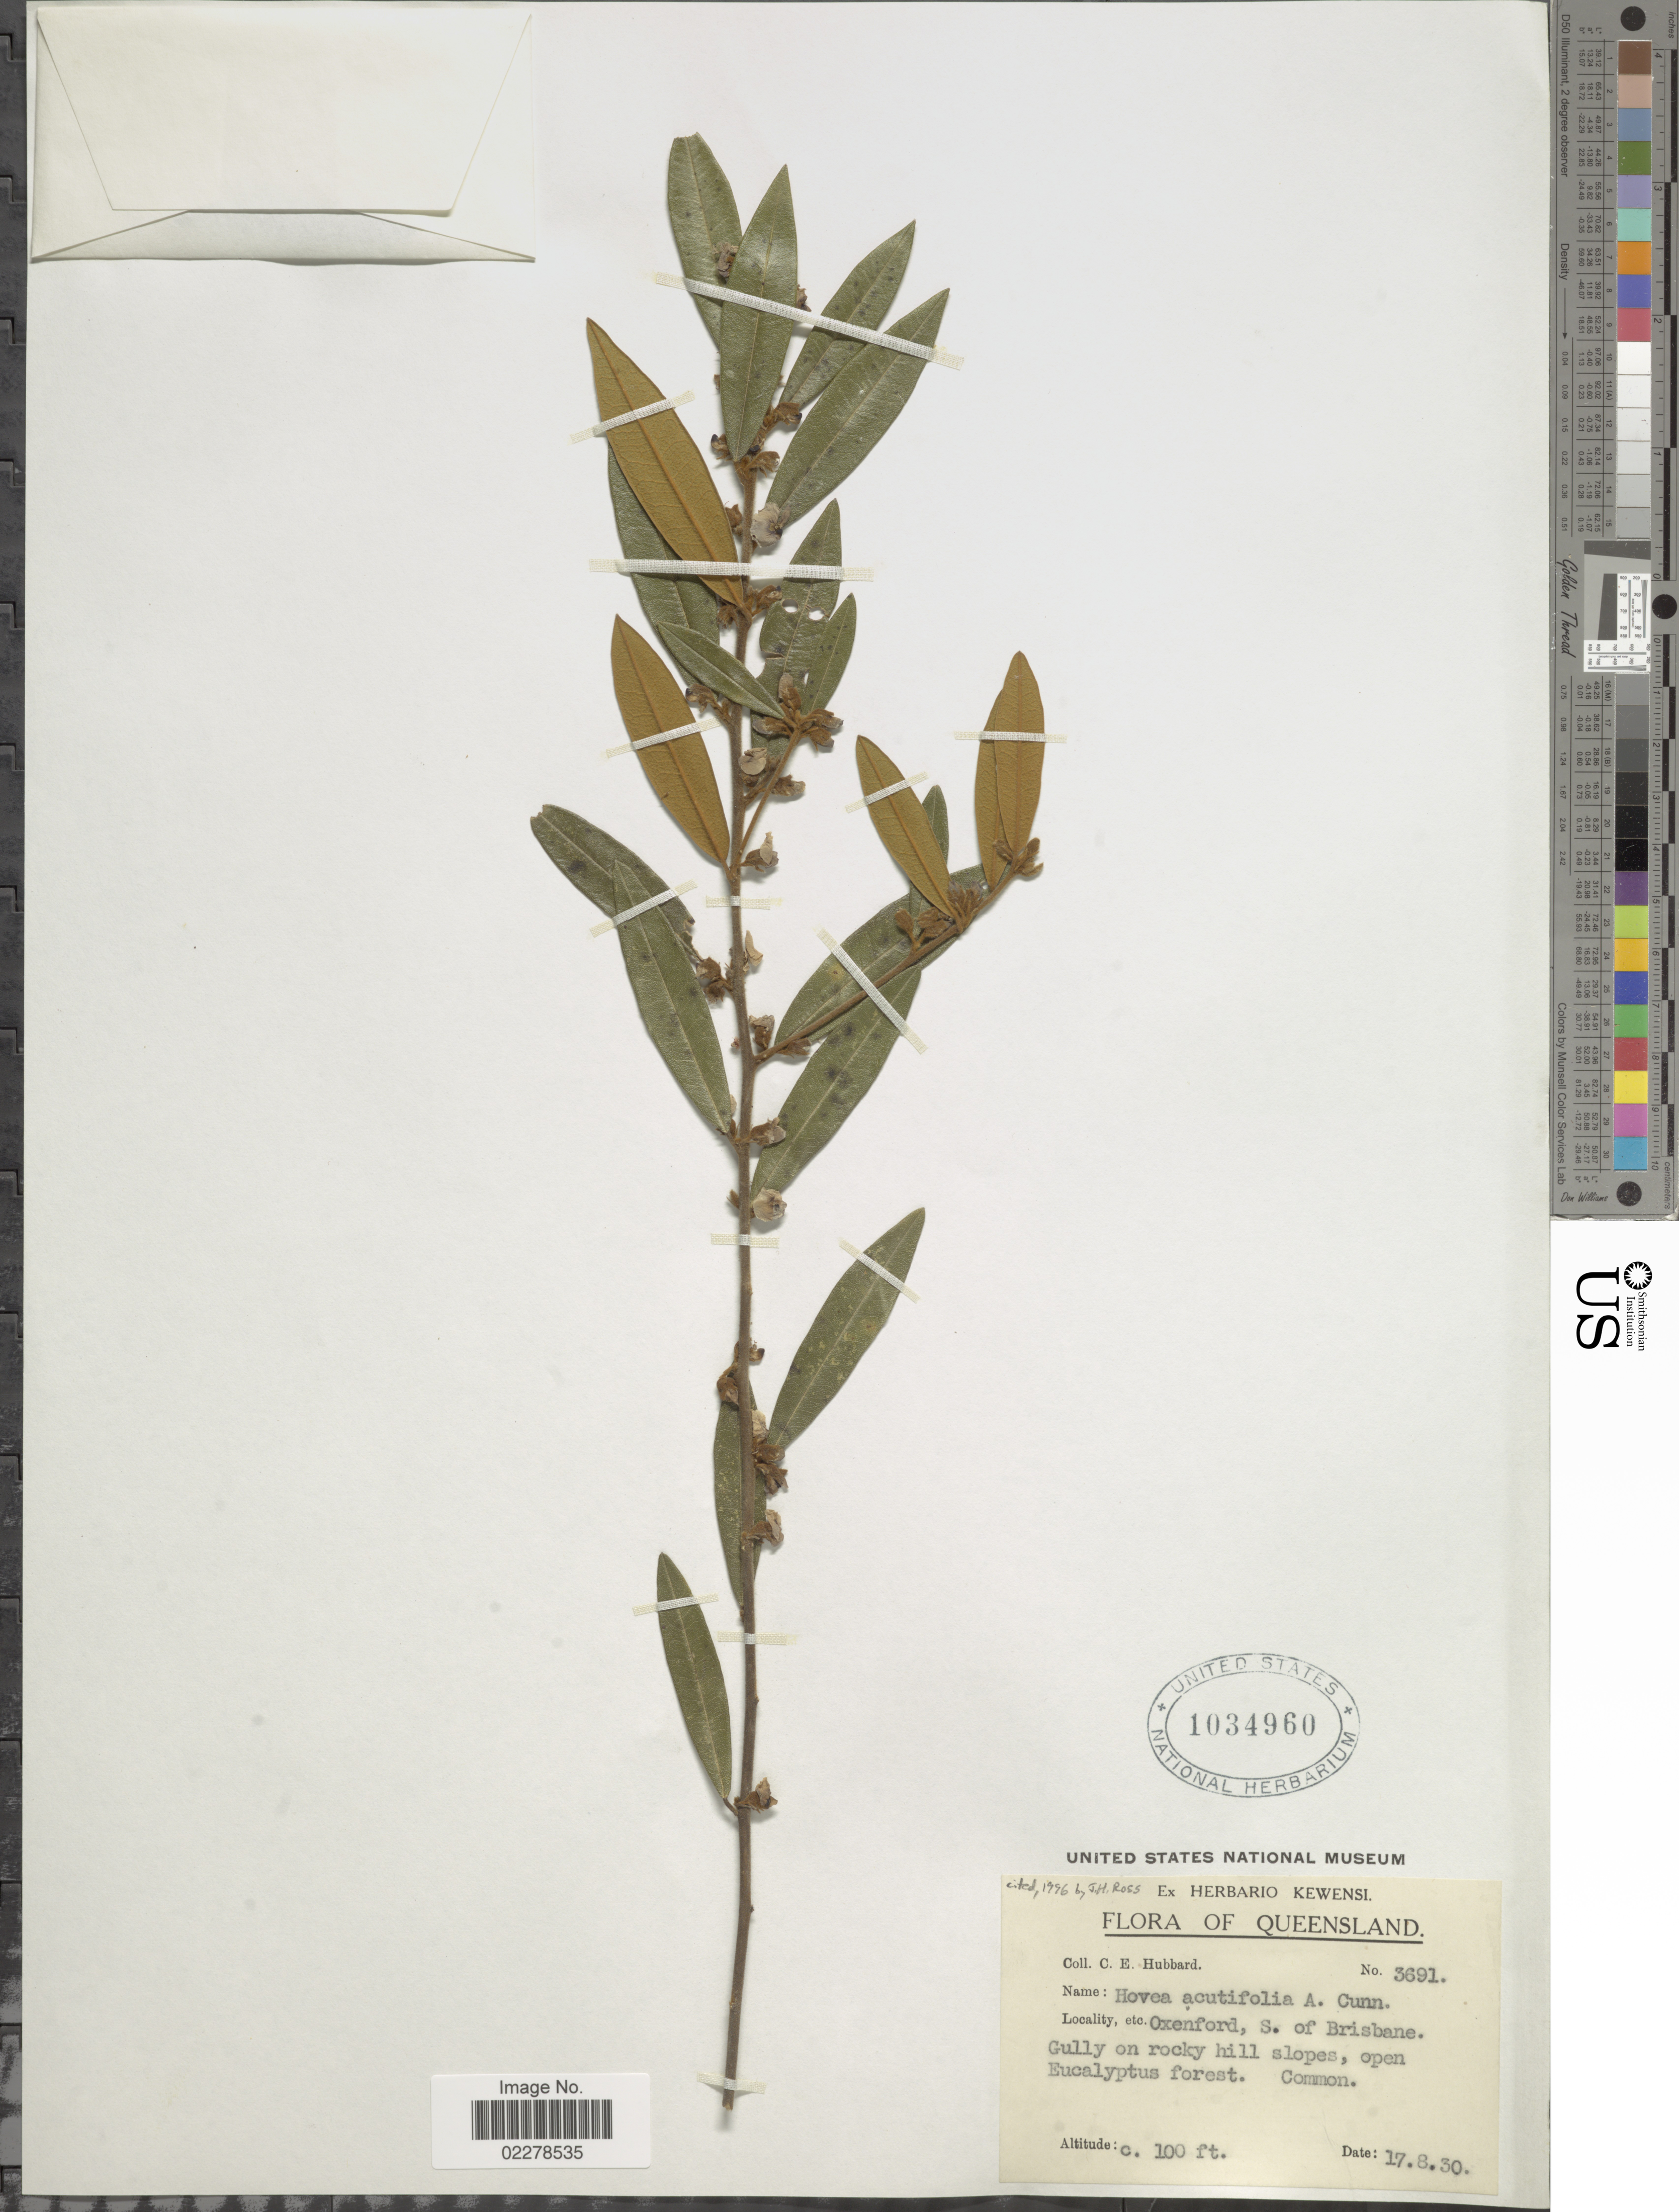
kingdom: Plantae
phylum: Tracheophyta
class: Magnoliopsida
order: Fabales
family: Fabaceae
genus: Hovea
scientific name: Hovea acutifolia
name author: G. Don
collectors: C. E. Hubbard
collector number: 3691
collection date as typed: Transcribed d/m/y: 17/8/30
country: Australia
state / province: Queensland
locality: Oxenfird, S. of Brisbane.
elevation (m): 30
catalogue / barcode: US 1034960